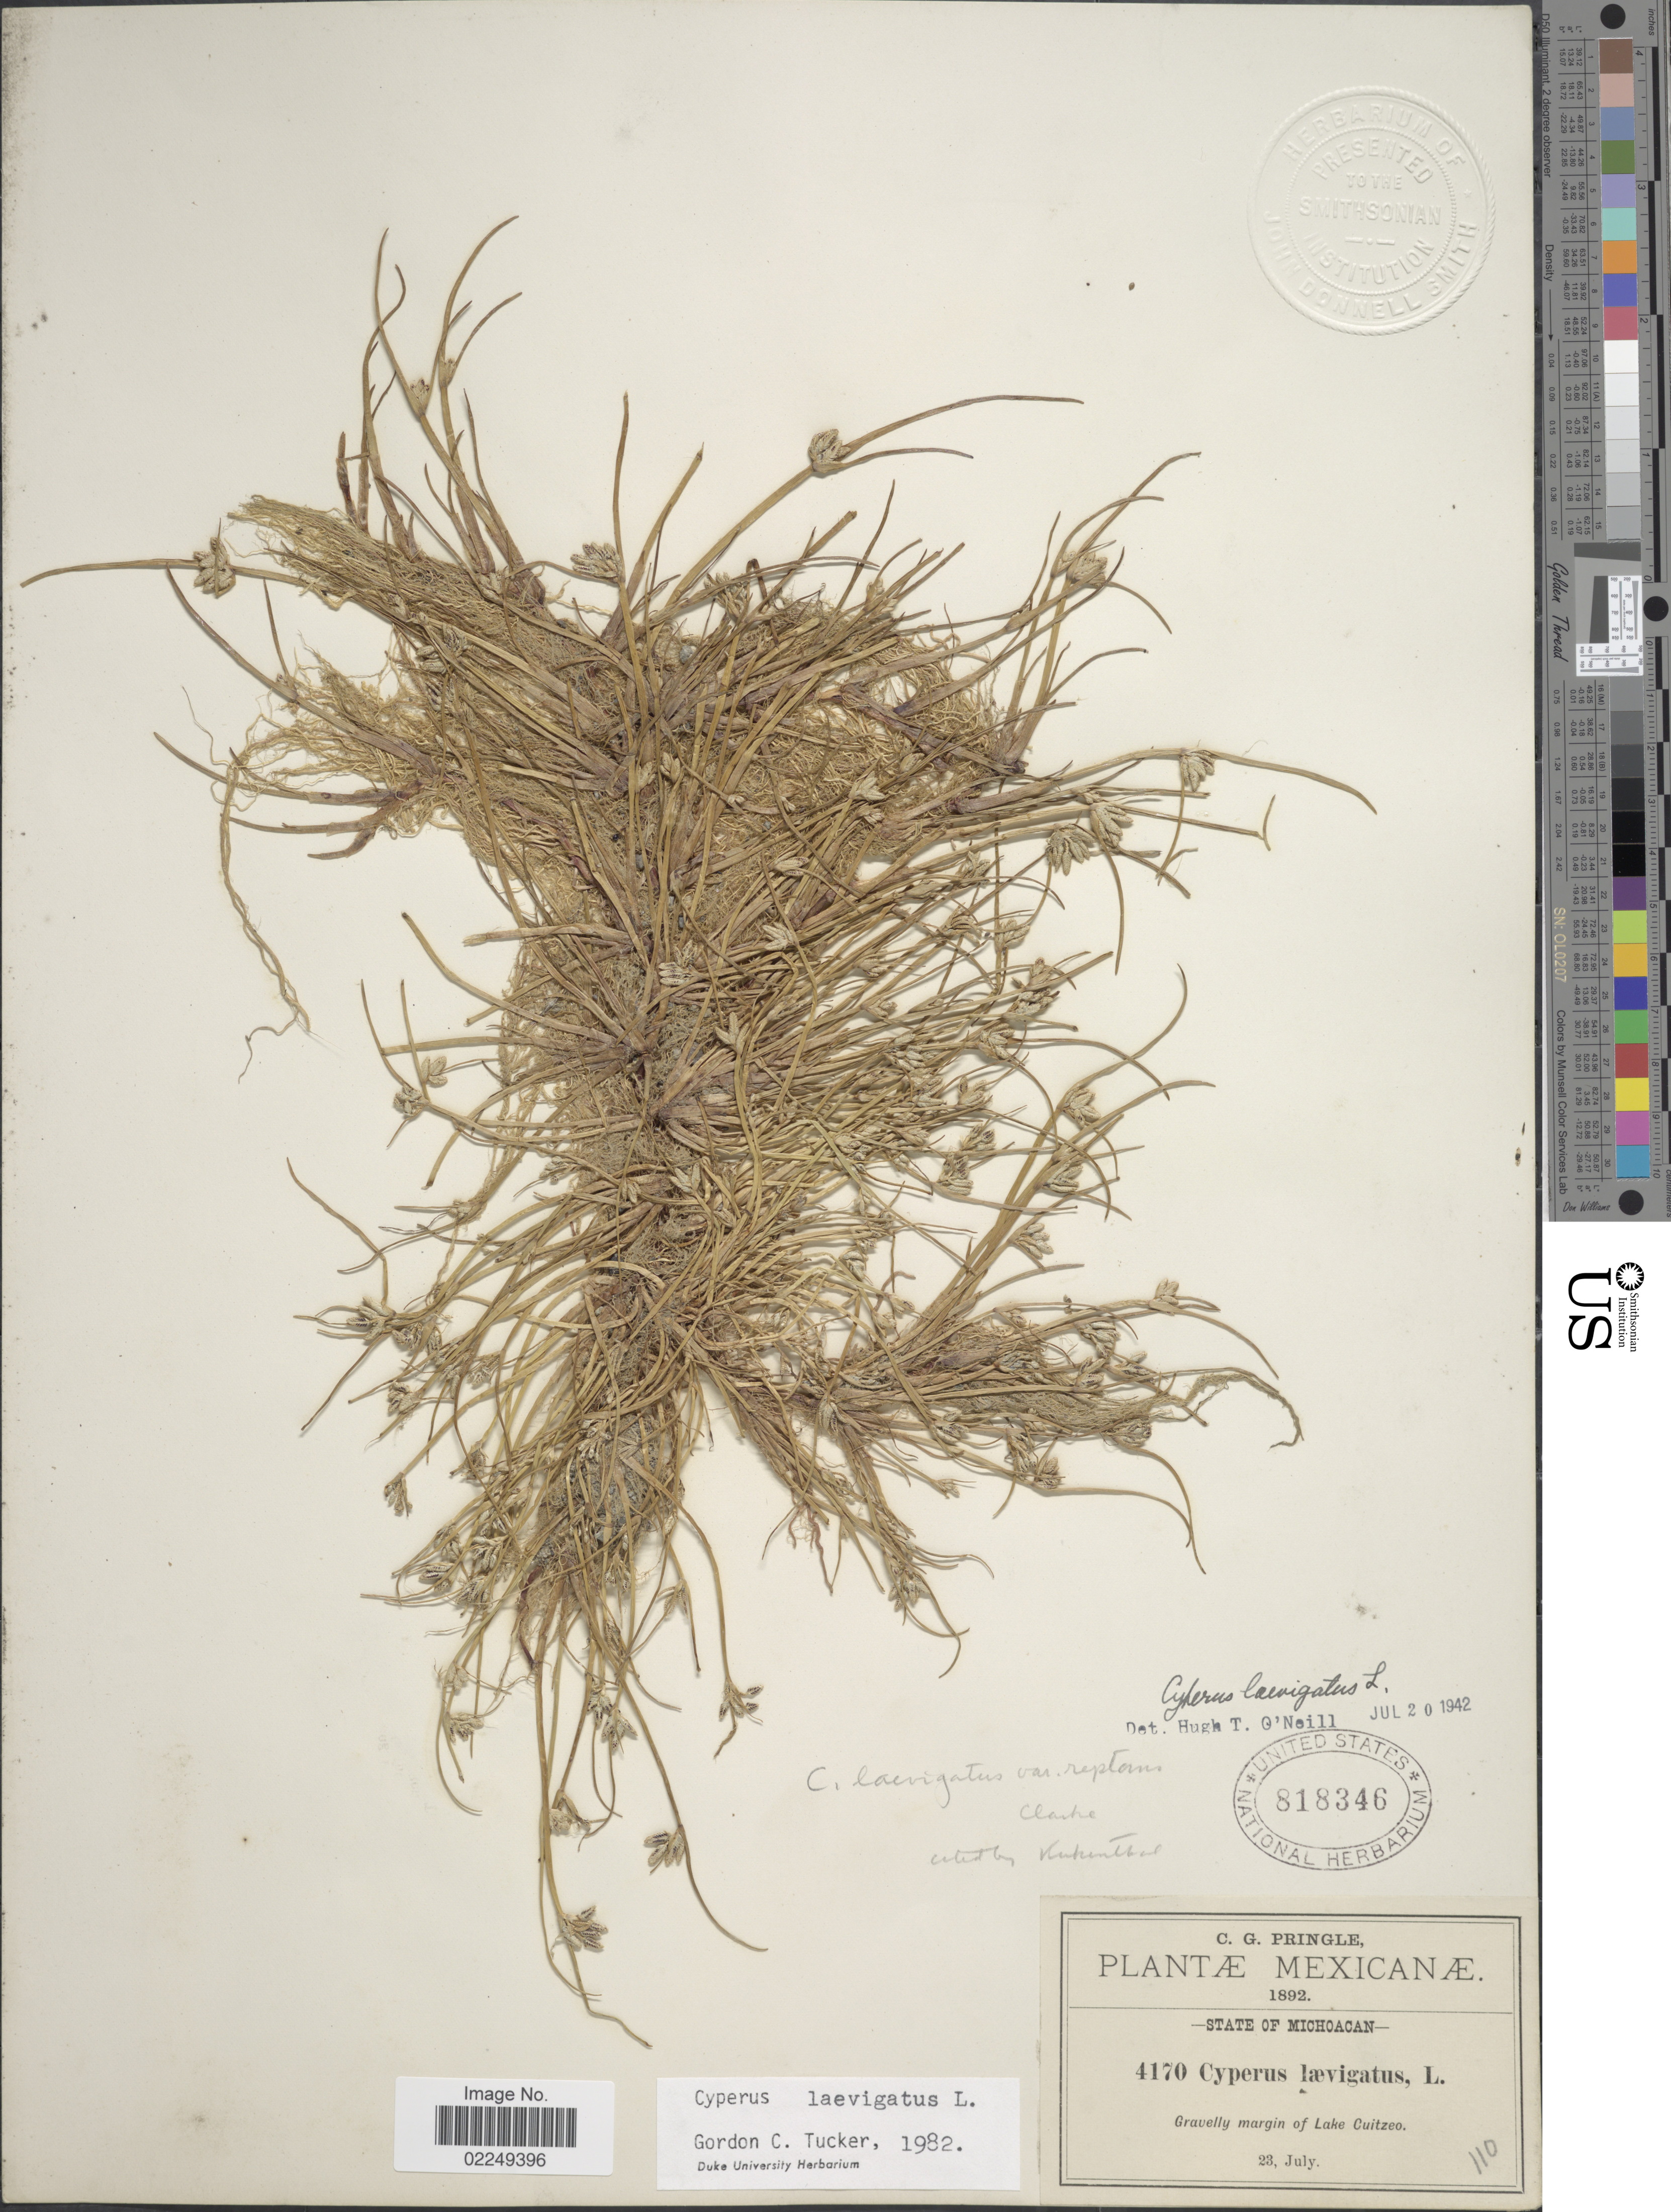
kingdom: Plantae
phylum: Tracheophyta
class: Liliopsida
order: Poales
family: Cyperaceae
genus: Cyperus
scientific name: Cyperus laevigatus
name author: L.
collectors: C. G. Pringle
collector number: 4170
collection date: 1892-07-23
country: Mexico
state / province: Michoacán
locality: Gravelly margin of Lake Cuitzeo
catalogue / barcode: US 818346